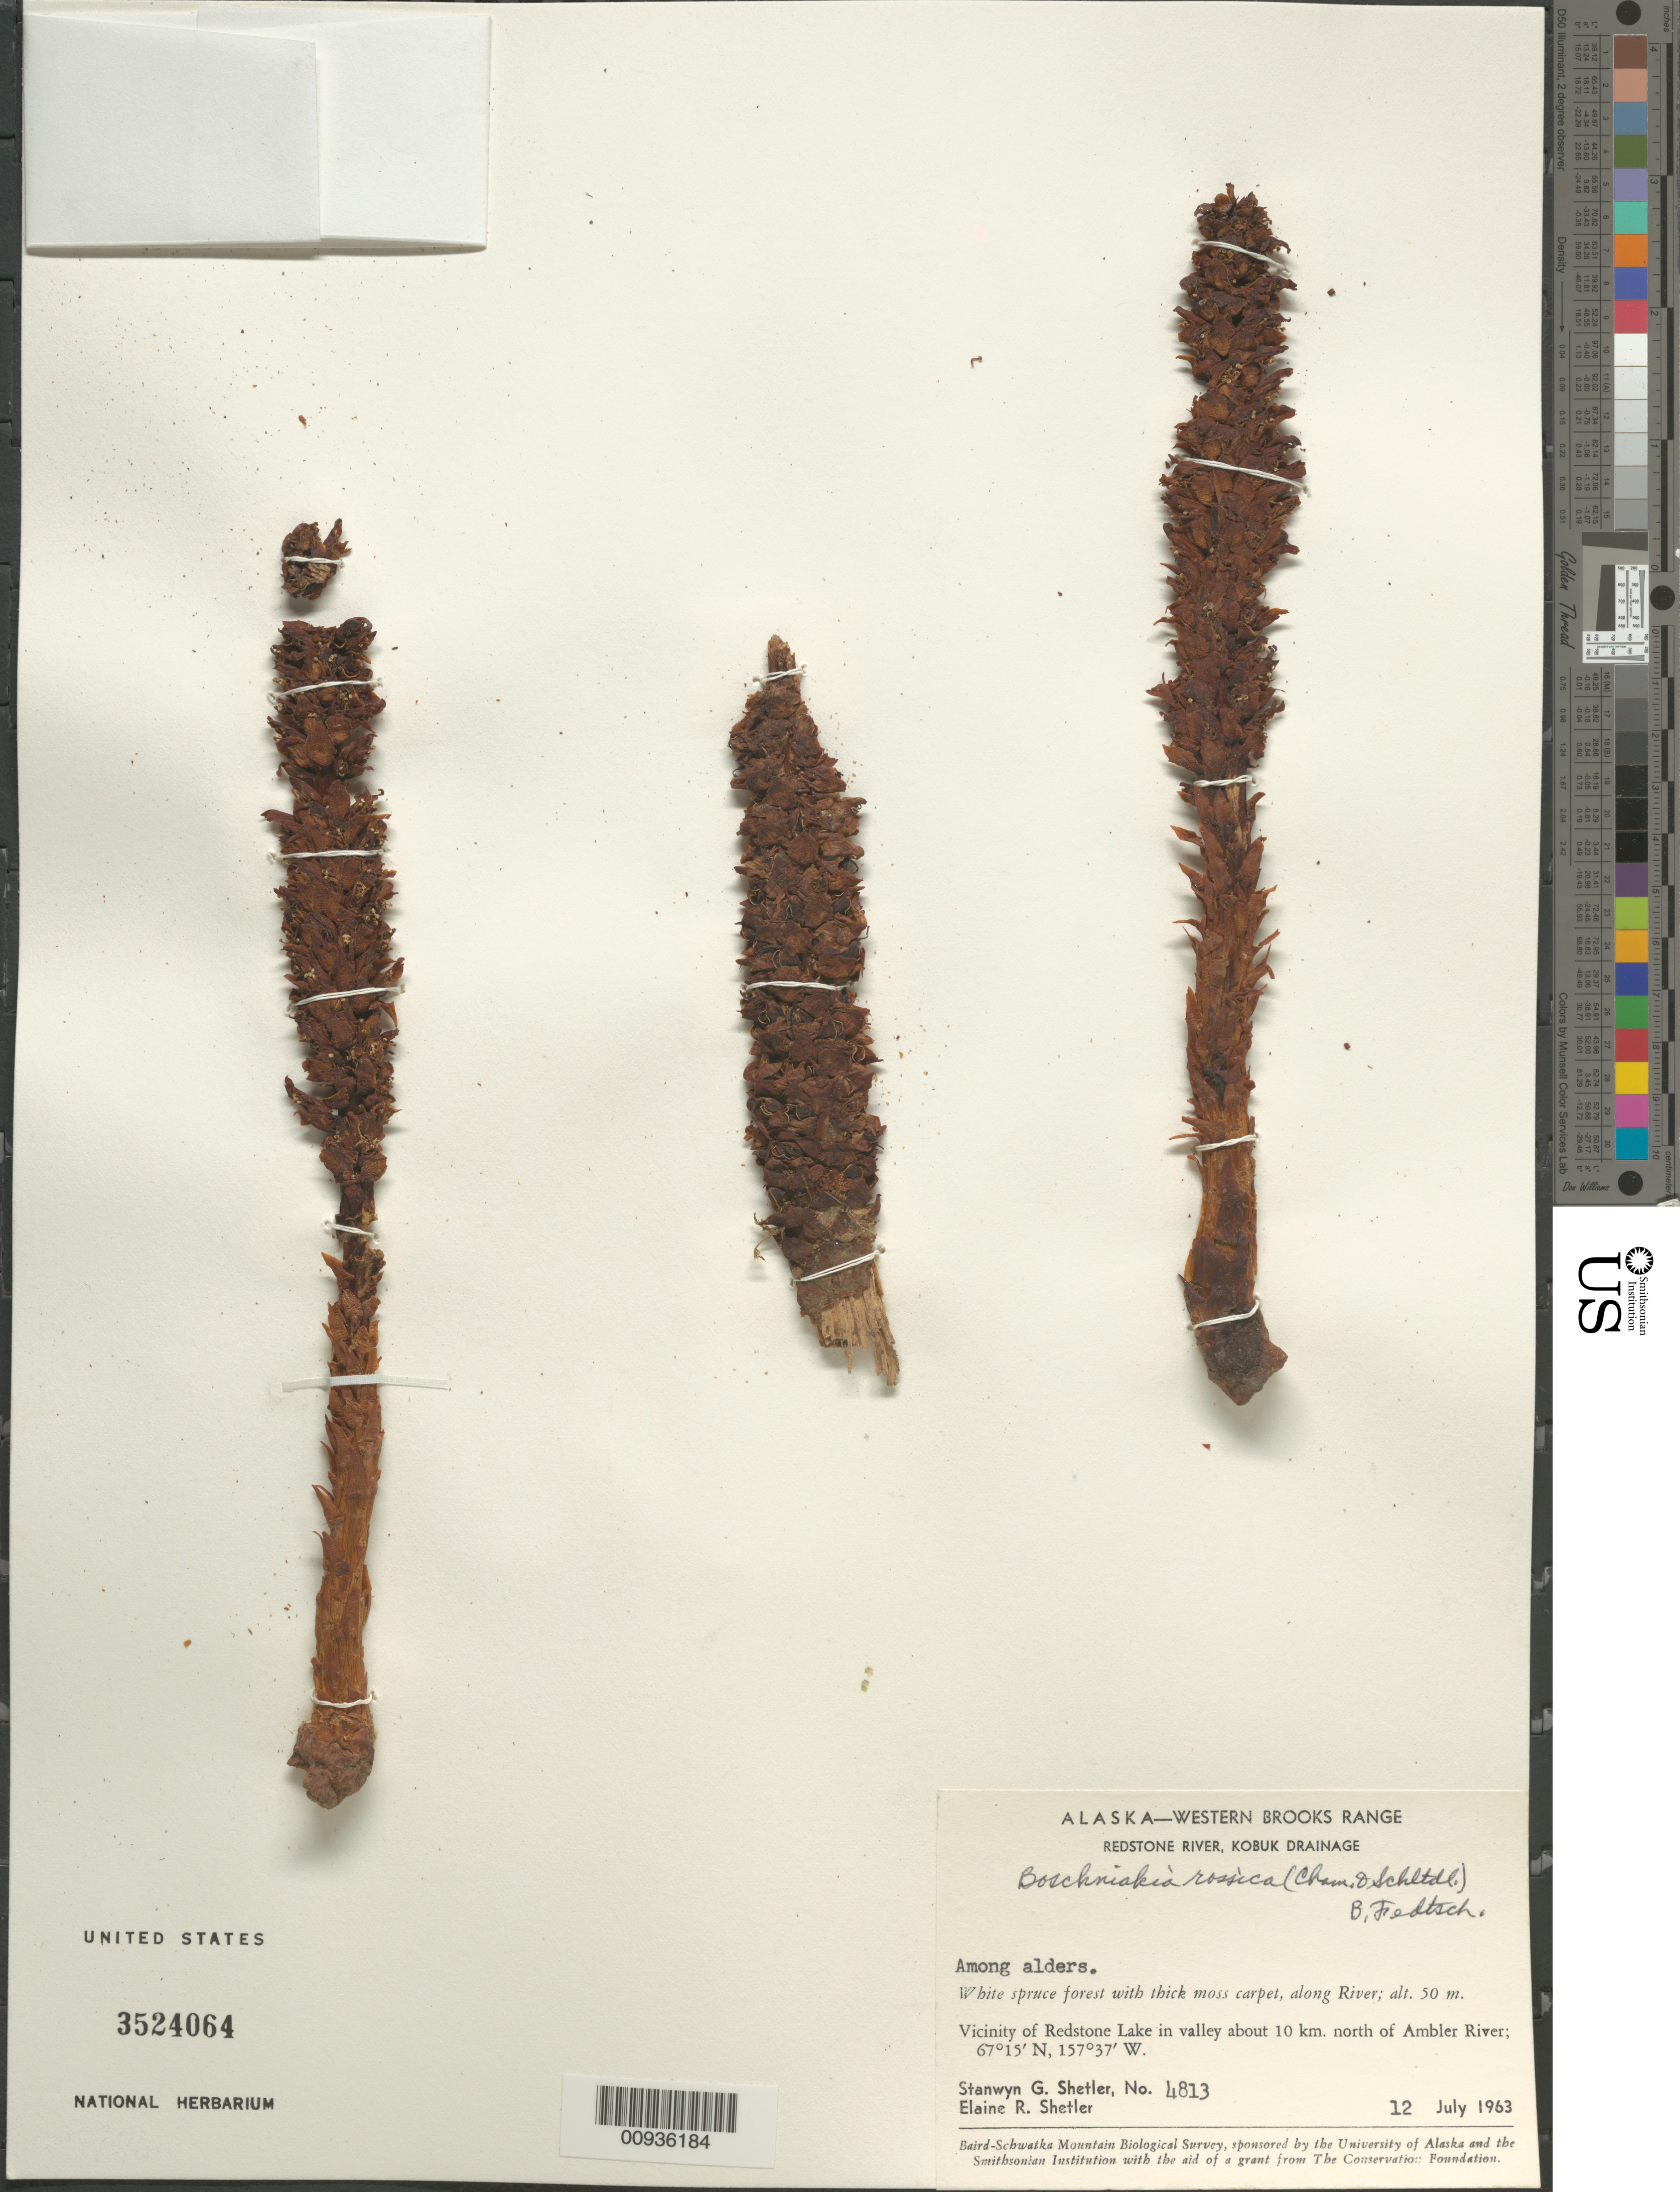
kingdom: Plantae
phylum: Tracheophyta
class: Magnoliopsida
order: Lamiales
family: Orobanchaceae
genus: Boschniakia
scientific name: Boschniakia rossica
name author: (Cham. & Schltdl.) B. Fedtsch.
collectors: S. Shetler & E. R. Shetler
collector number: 4813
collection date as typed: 12 Jul 1963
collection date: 1963-07-12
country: United States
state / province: Alaska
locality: Vicinity of Redstone Lake in valley about 10 km. north of Ambler River. Western Brooks Range, Redstone River, Kobuk Drainage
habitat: White spruce forest with thick moss carpet, along River. Among alders.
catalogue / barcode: US 3524064